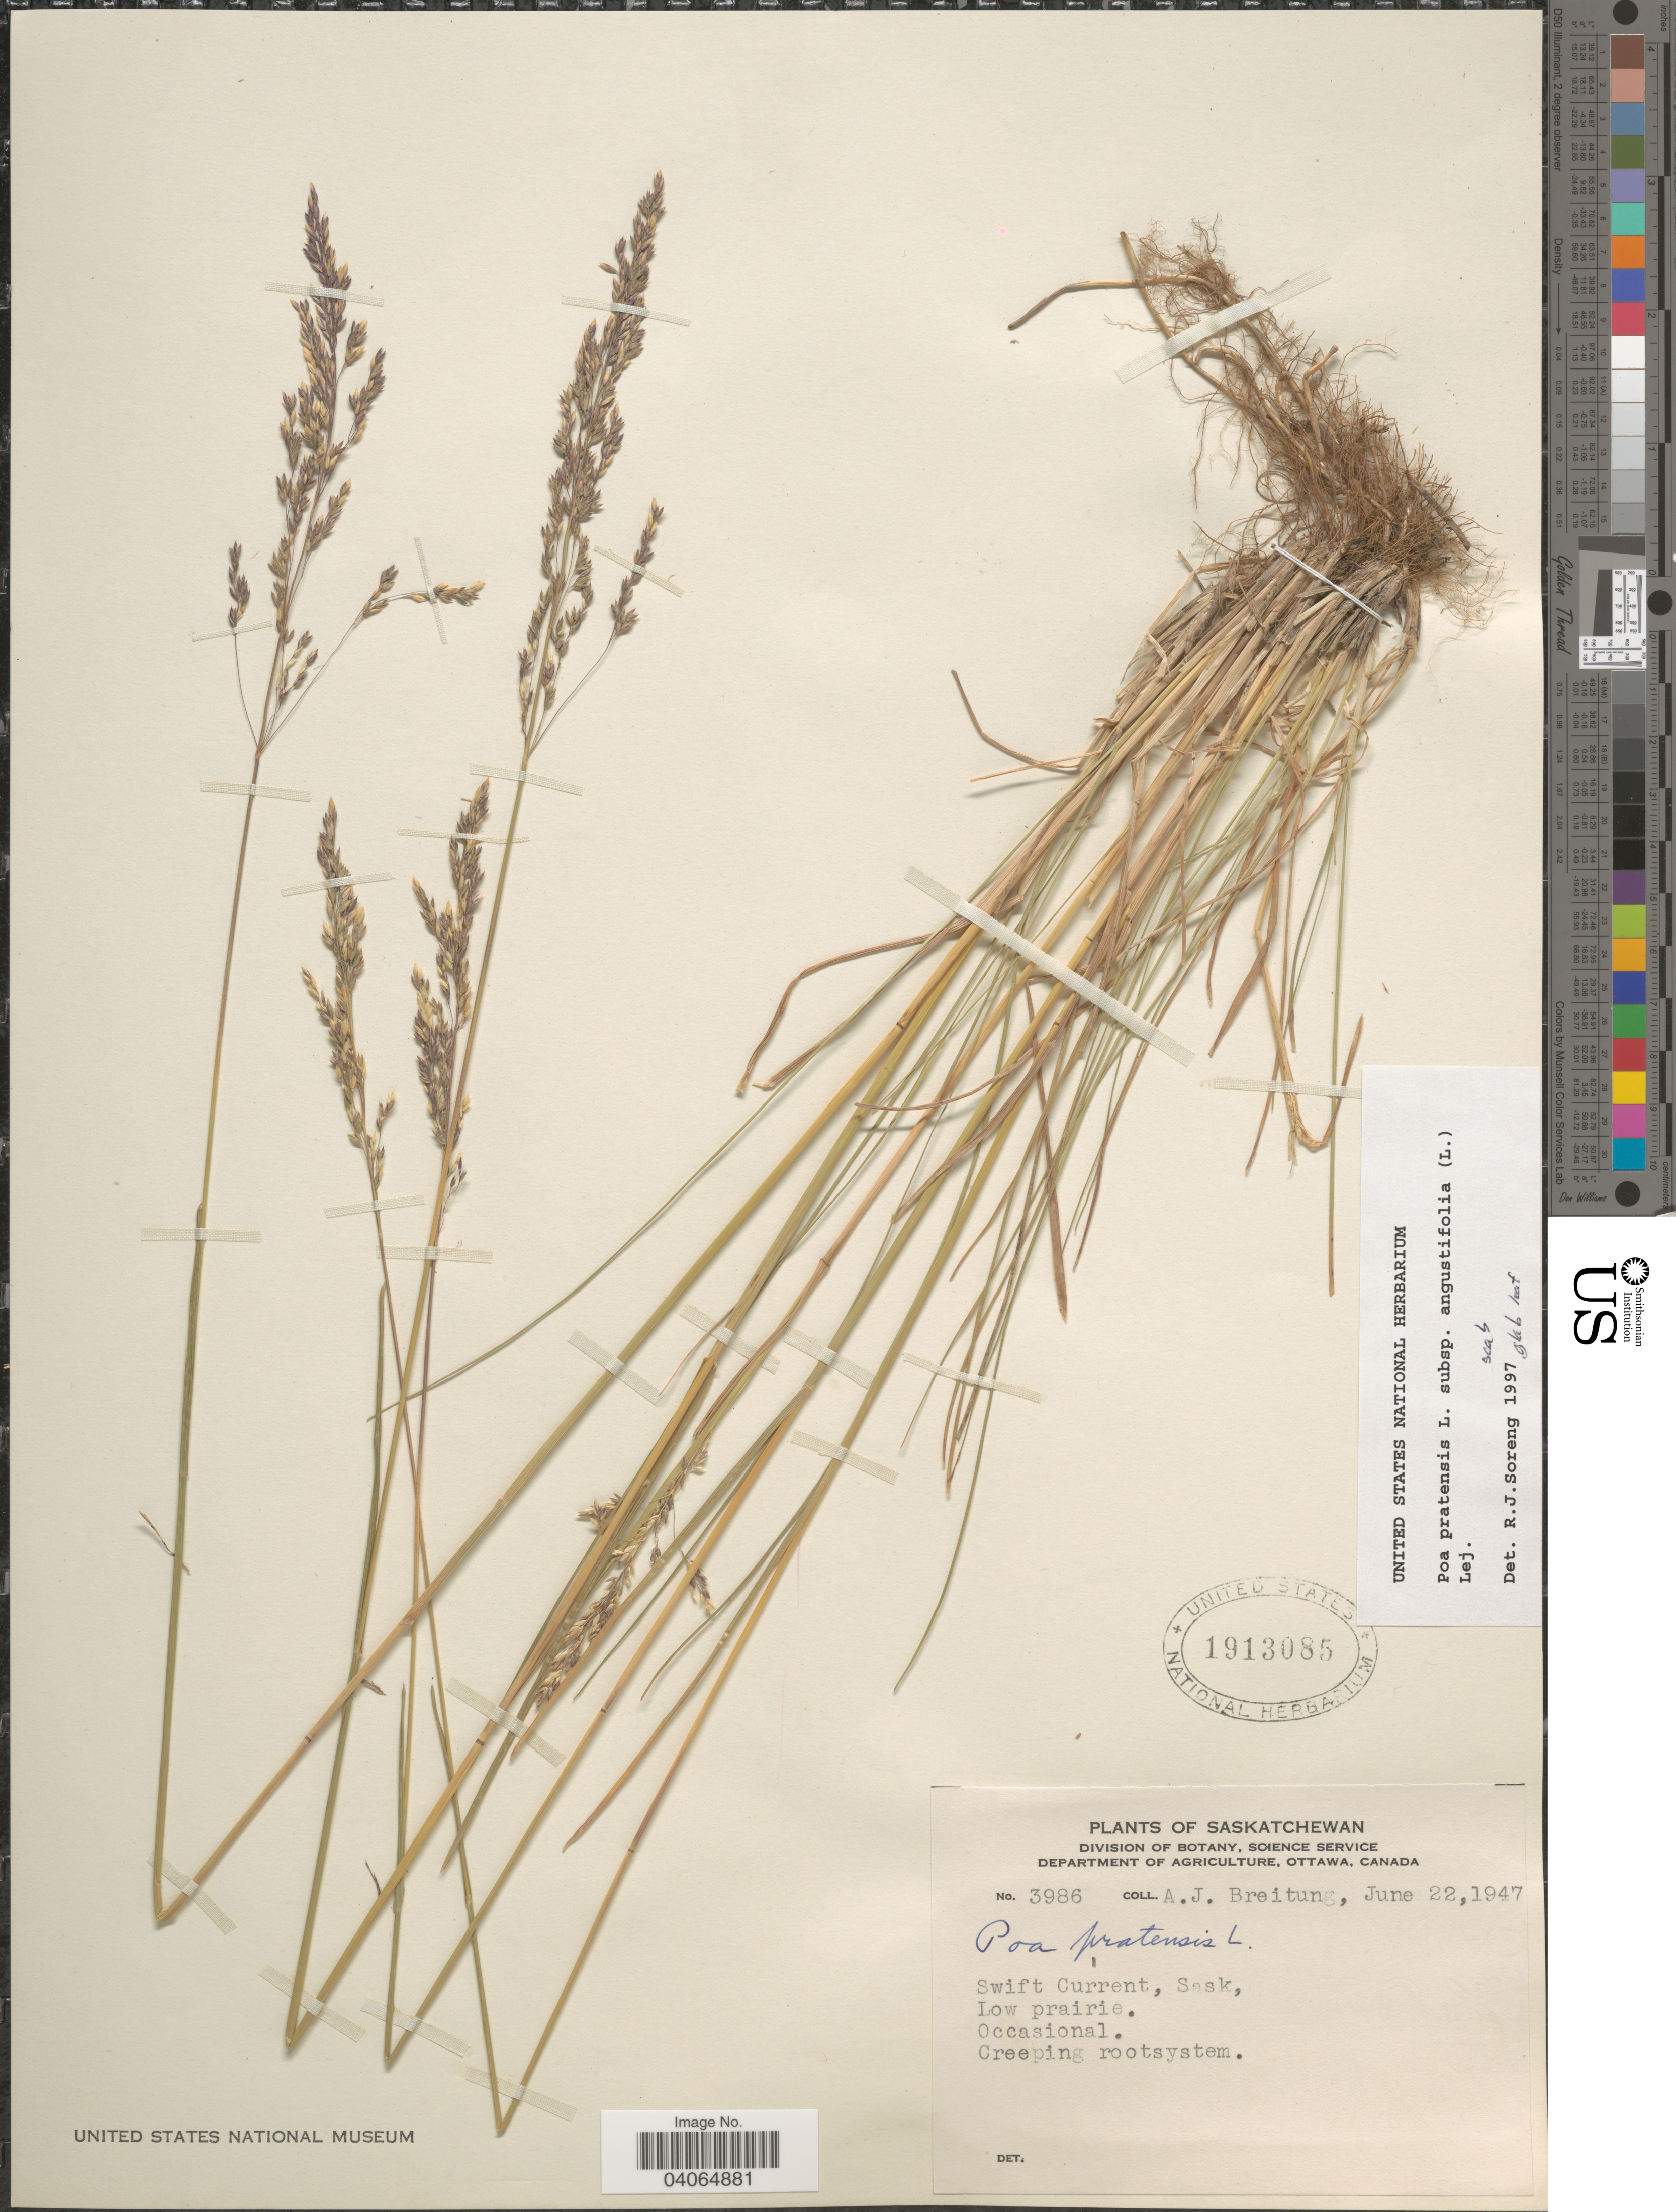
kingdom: Plantae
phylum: Tracheophyta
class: Liliopsida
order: Poales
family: Poaceae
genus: Poa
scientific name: Poa pratensis subsp. angustifolia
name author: (L.) Lej.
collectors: A. Breitung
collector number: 3986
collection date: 1947-06-22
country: Canada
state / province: Saskatchewan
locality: Swift Current.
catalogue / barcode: US 1913085